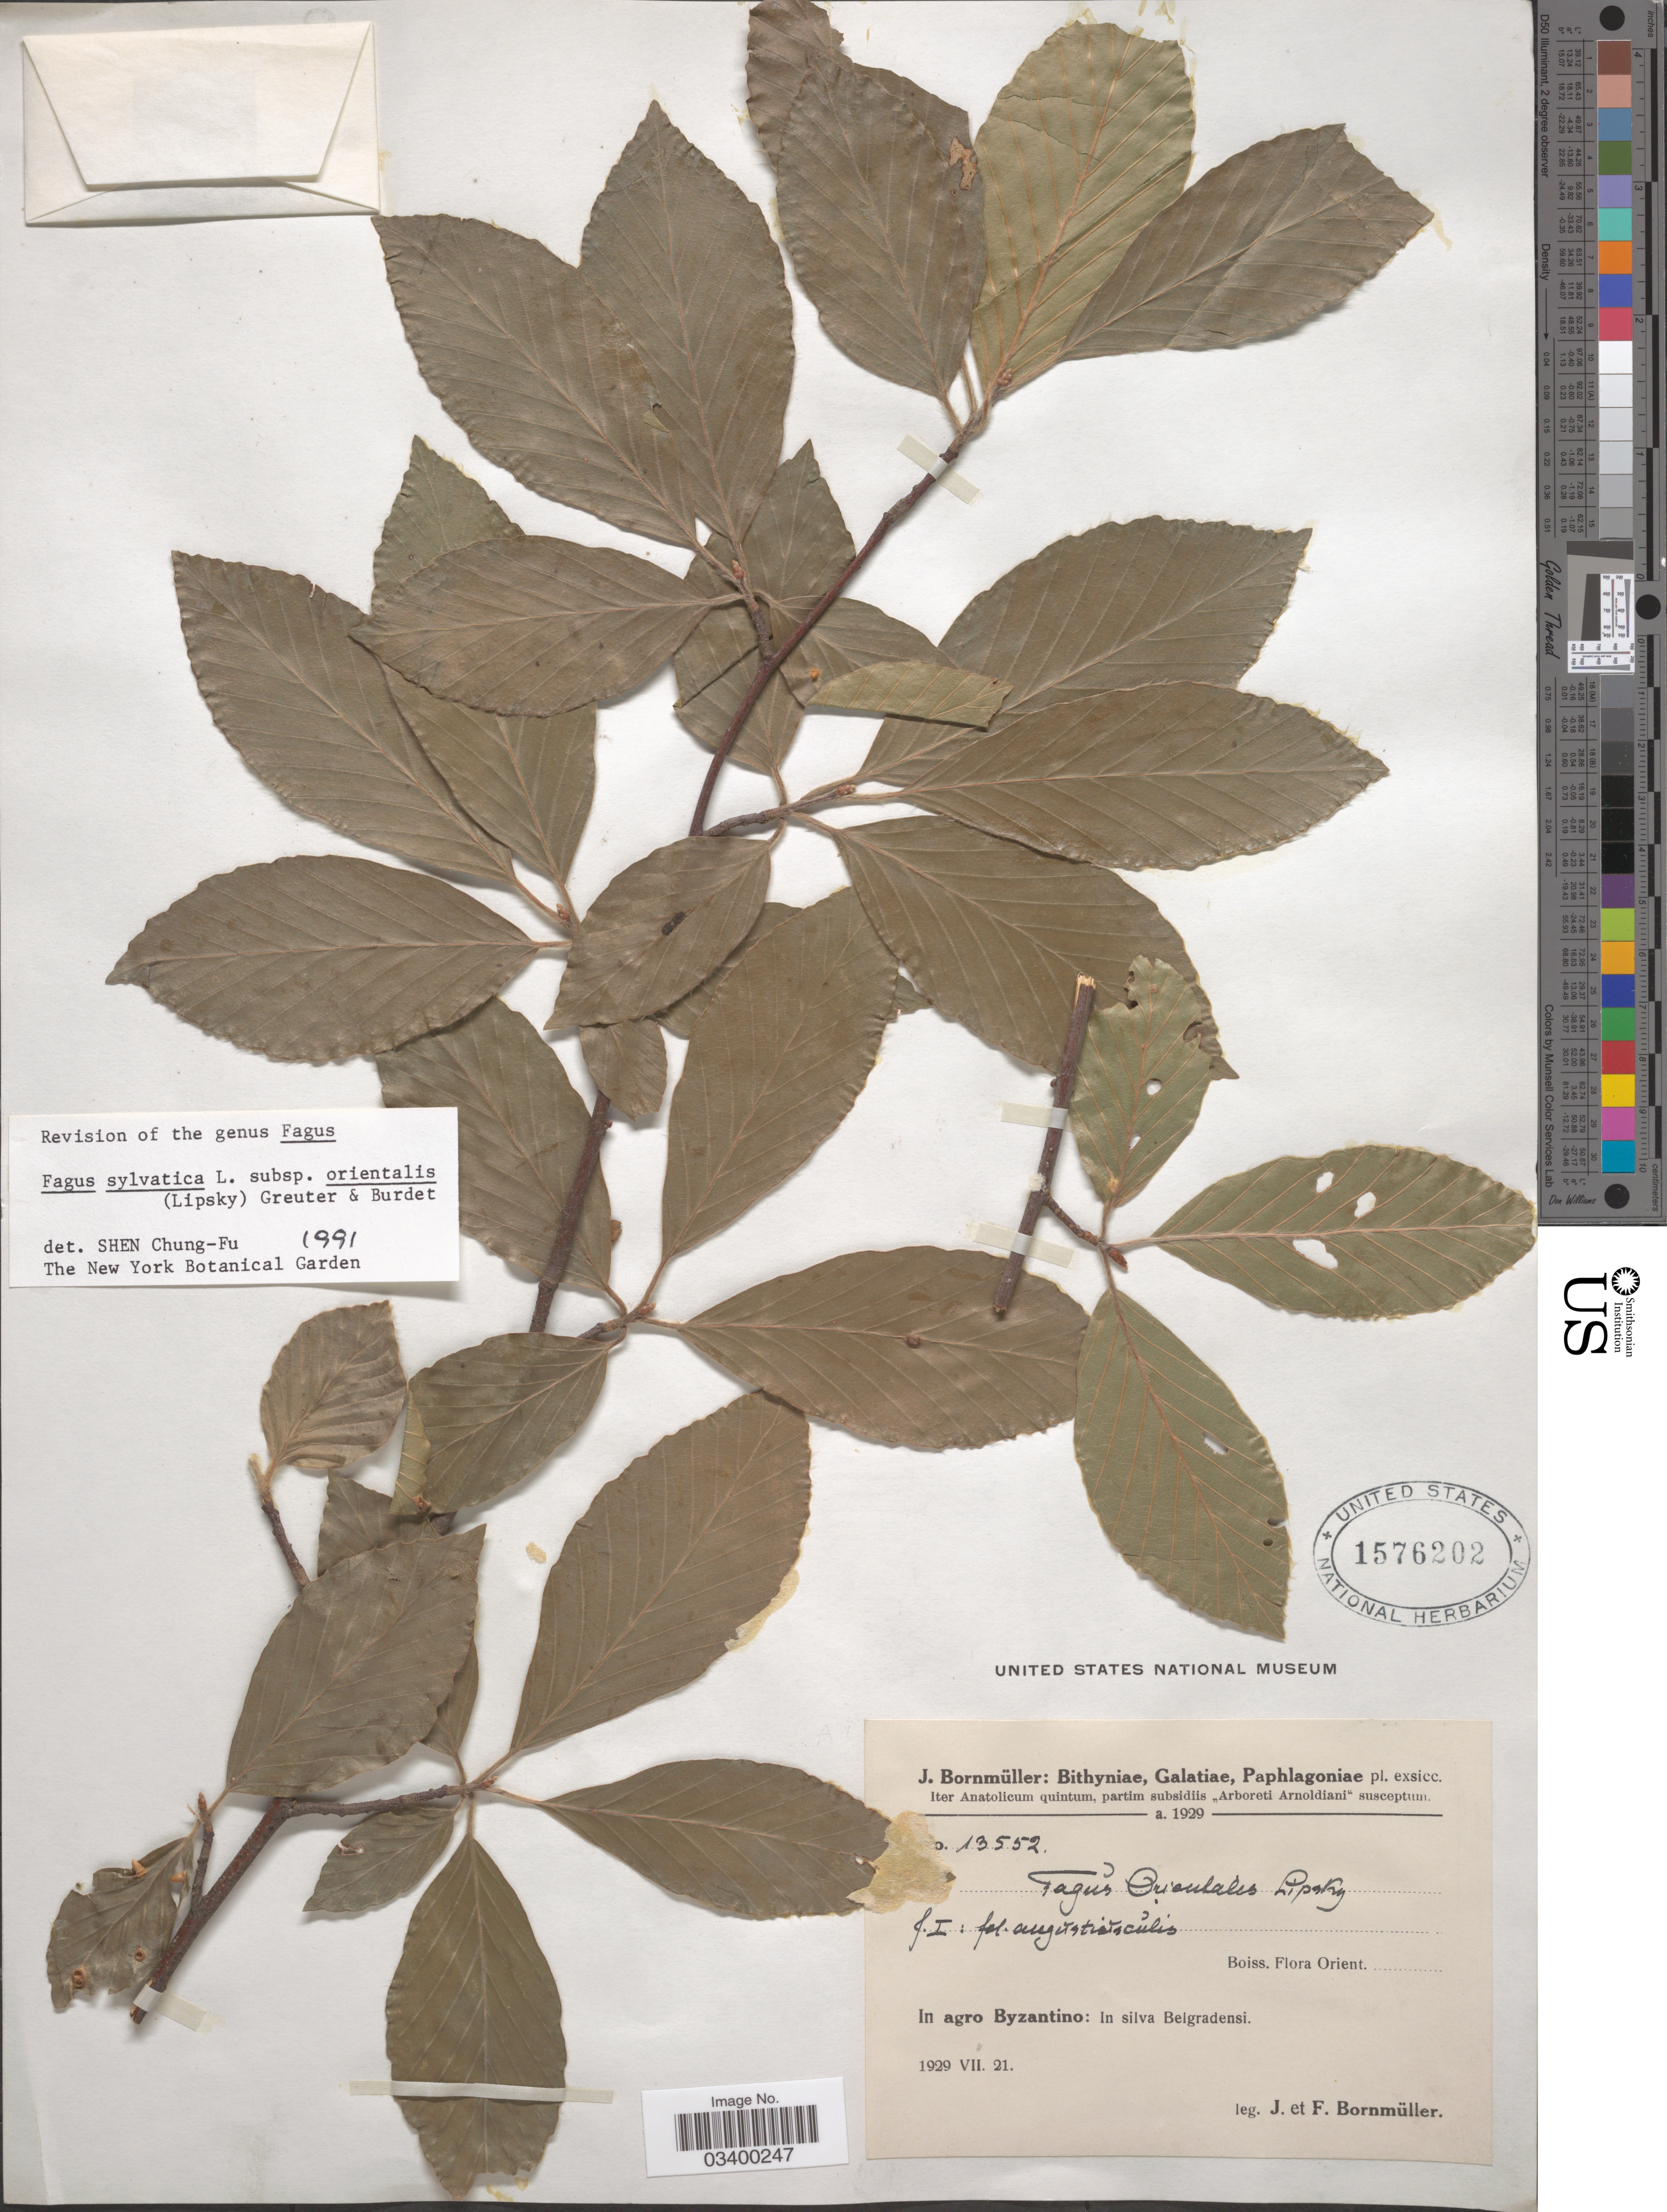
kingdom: Plantae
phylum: Tracheophyta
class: Magnoliopsida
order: Fagales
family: Fagaceae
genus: Fagus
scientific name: Fagus orientalis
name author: Lipsky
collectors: J. Bornmüller & F. Bornmüller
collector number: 13552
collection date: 1929-07-21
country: Serbia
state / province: Belgrade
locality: Bithyniae, Galatiae, Paphlagoniae. Orient. In agro Byzantino: In silva Belgradensi.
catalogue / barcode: US 1576202